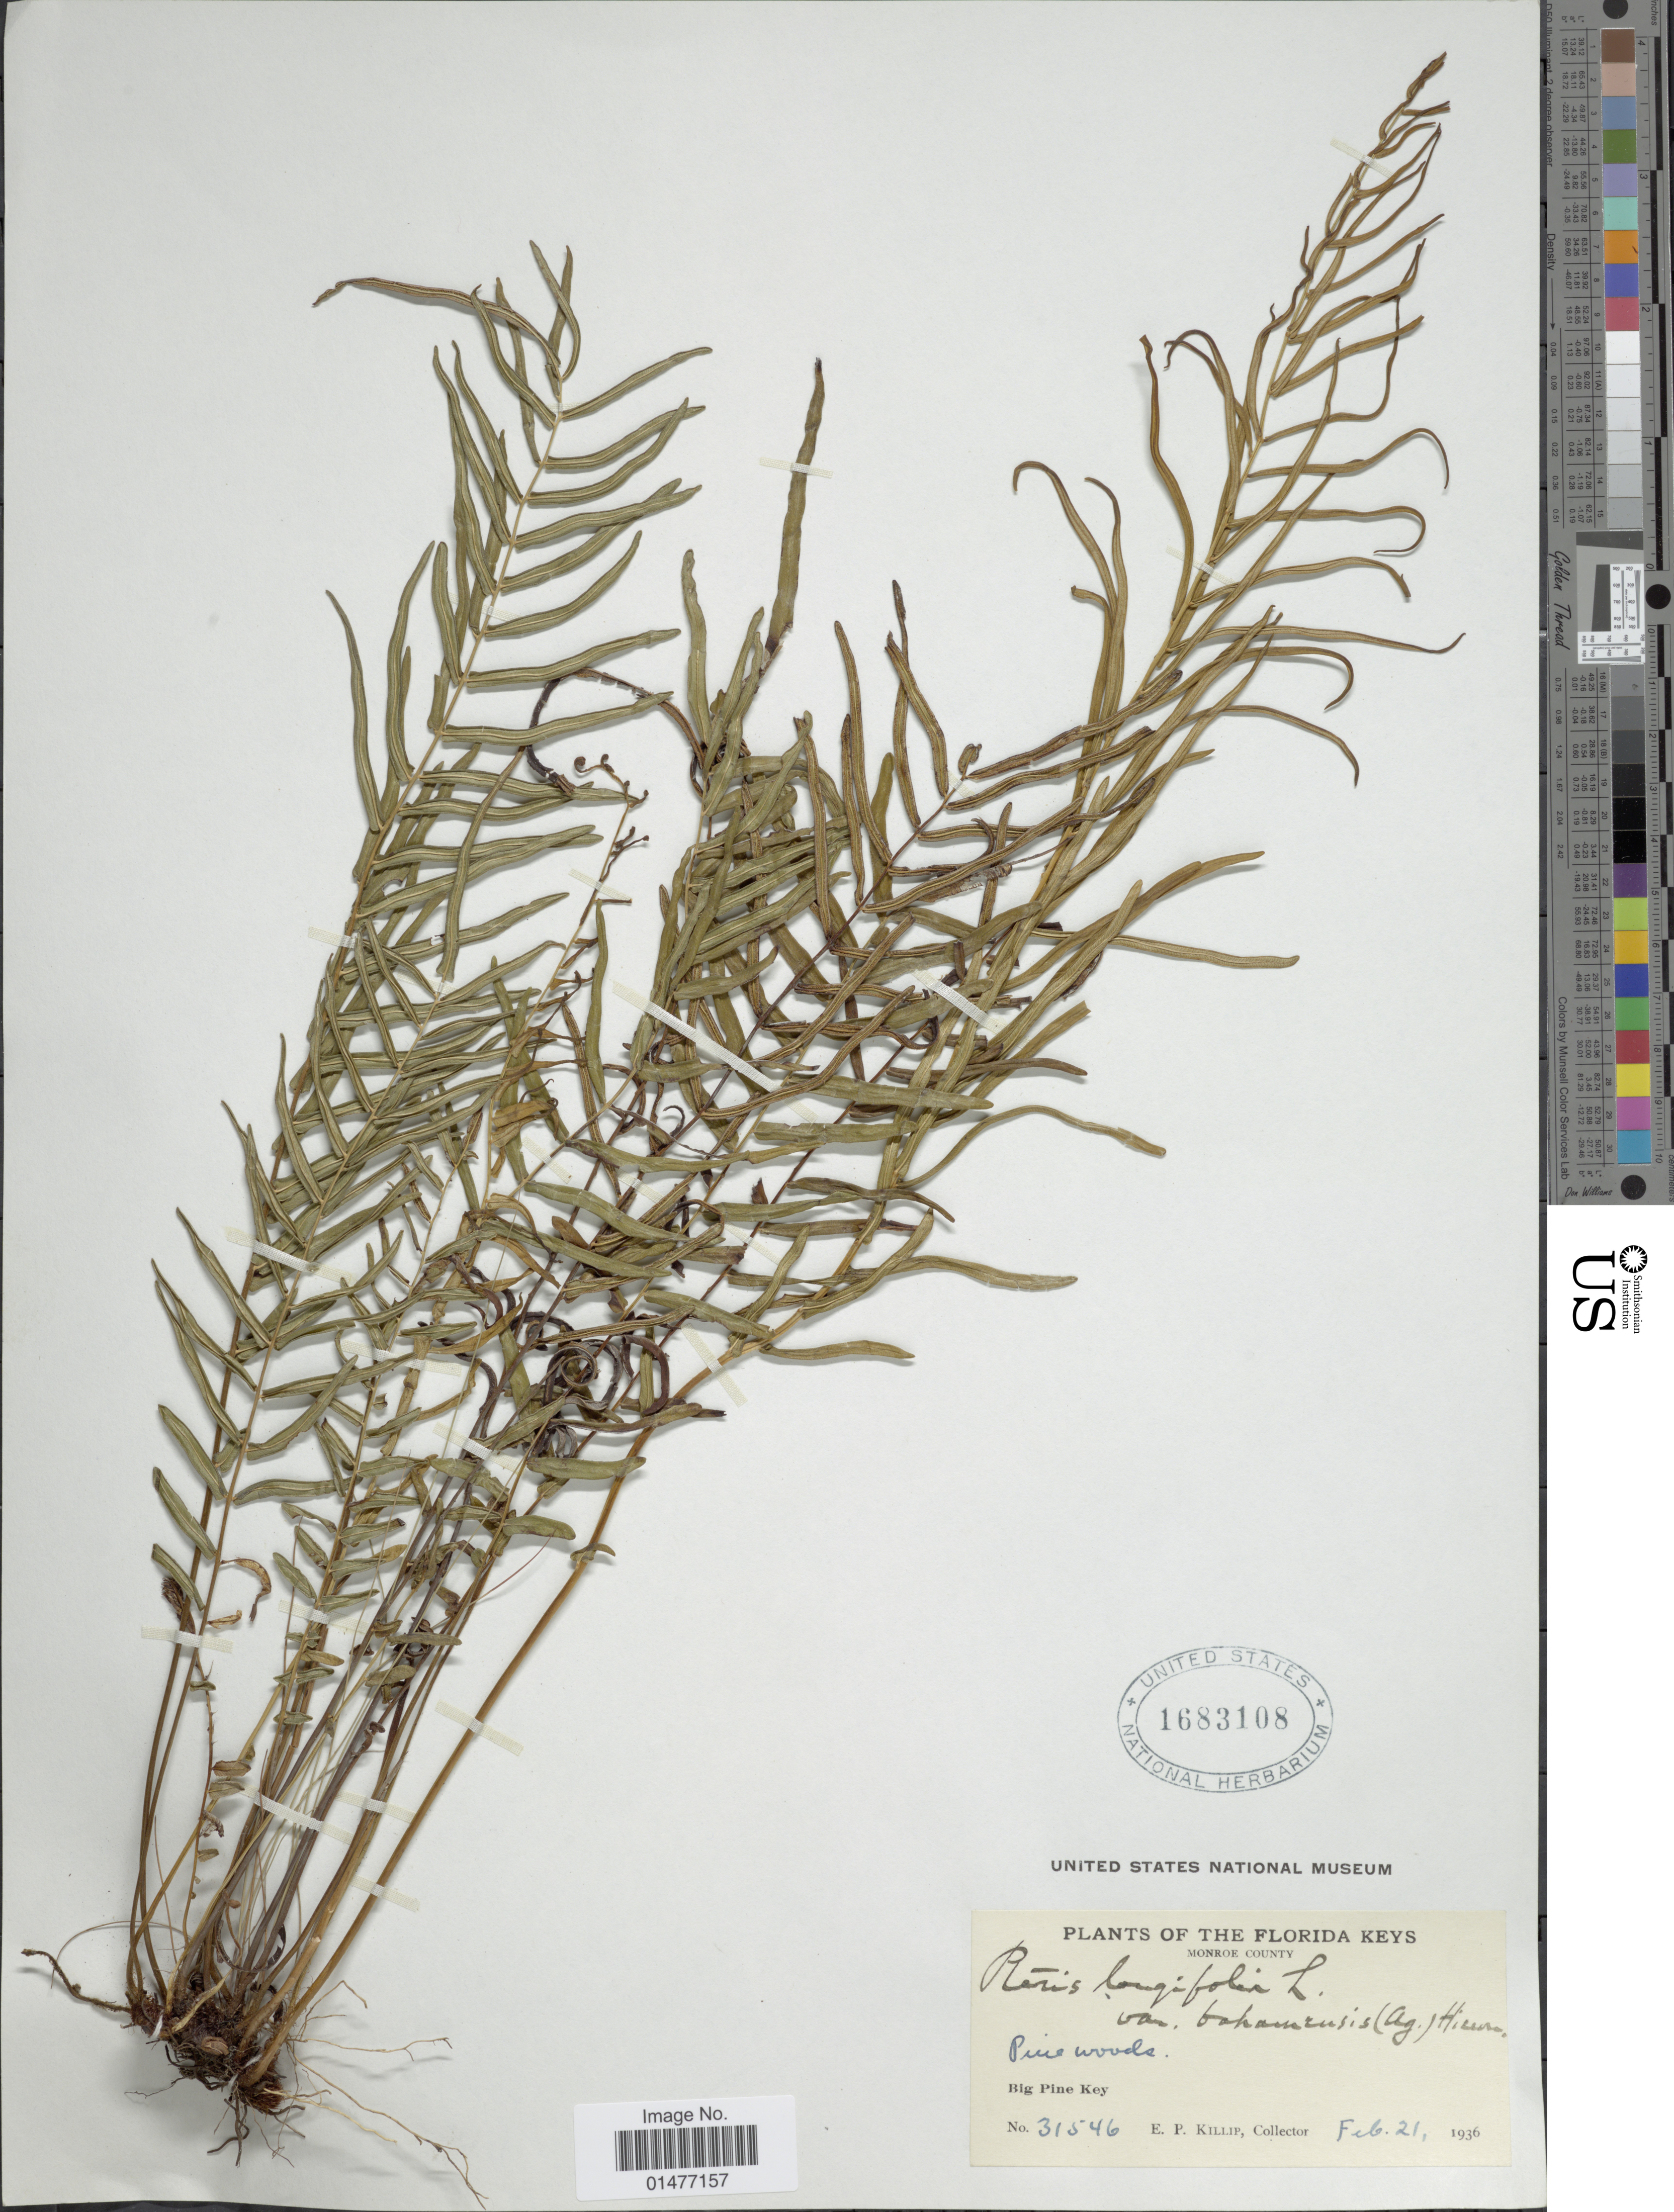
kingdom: Plantae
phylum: Tracheophyta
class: Polypodiopsida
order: Polypodiales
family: Pteridaceae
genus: Pteris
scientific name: Pteris bahamenis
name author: (J. Agardh) Fée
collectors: E. P. Killip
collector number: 31546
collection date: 1936-02-21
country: United States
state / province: Florida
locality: Florida Keys, Monroe County, Pinewoods, Big Pine Key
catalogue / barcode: US 1683108